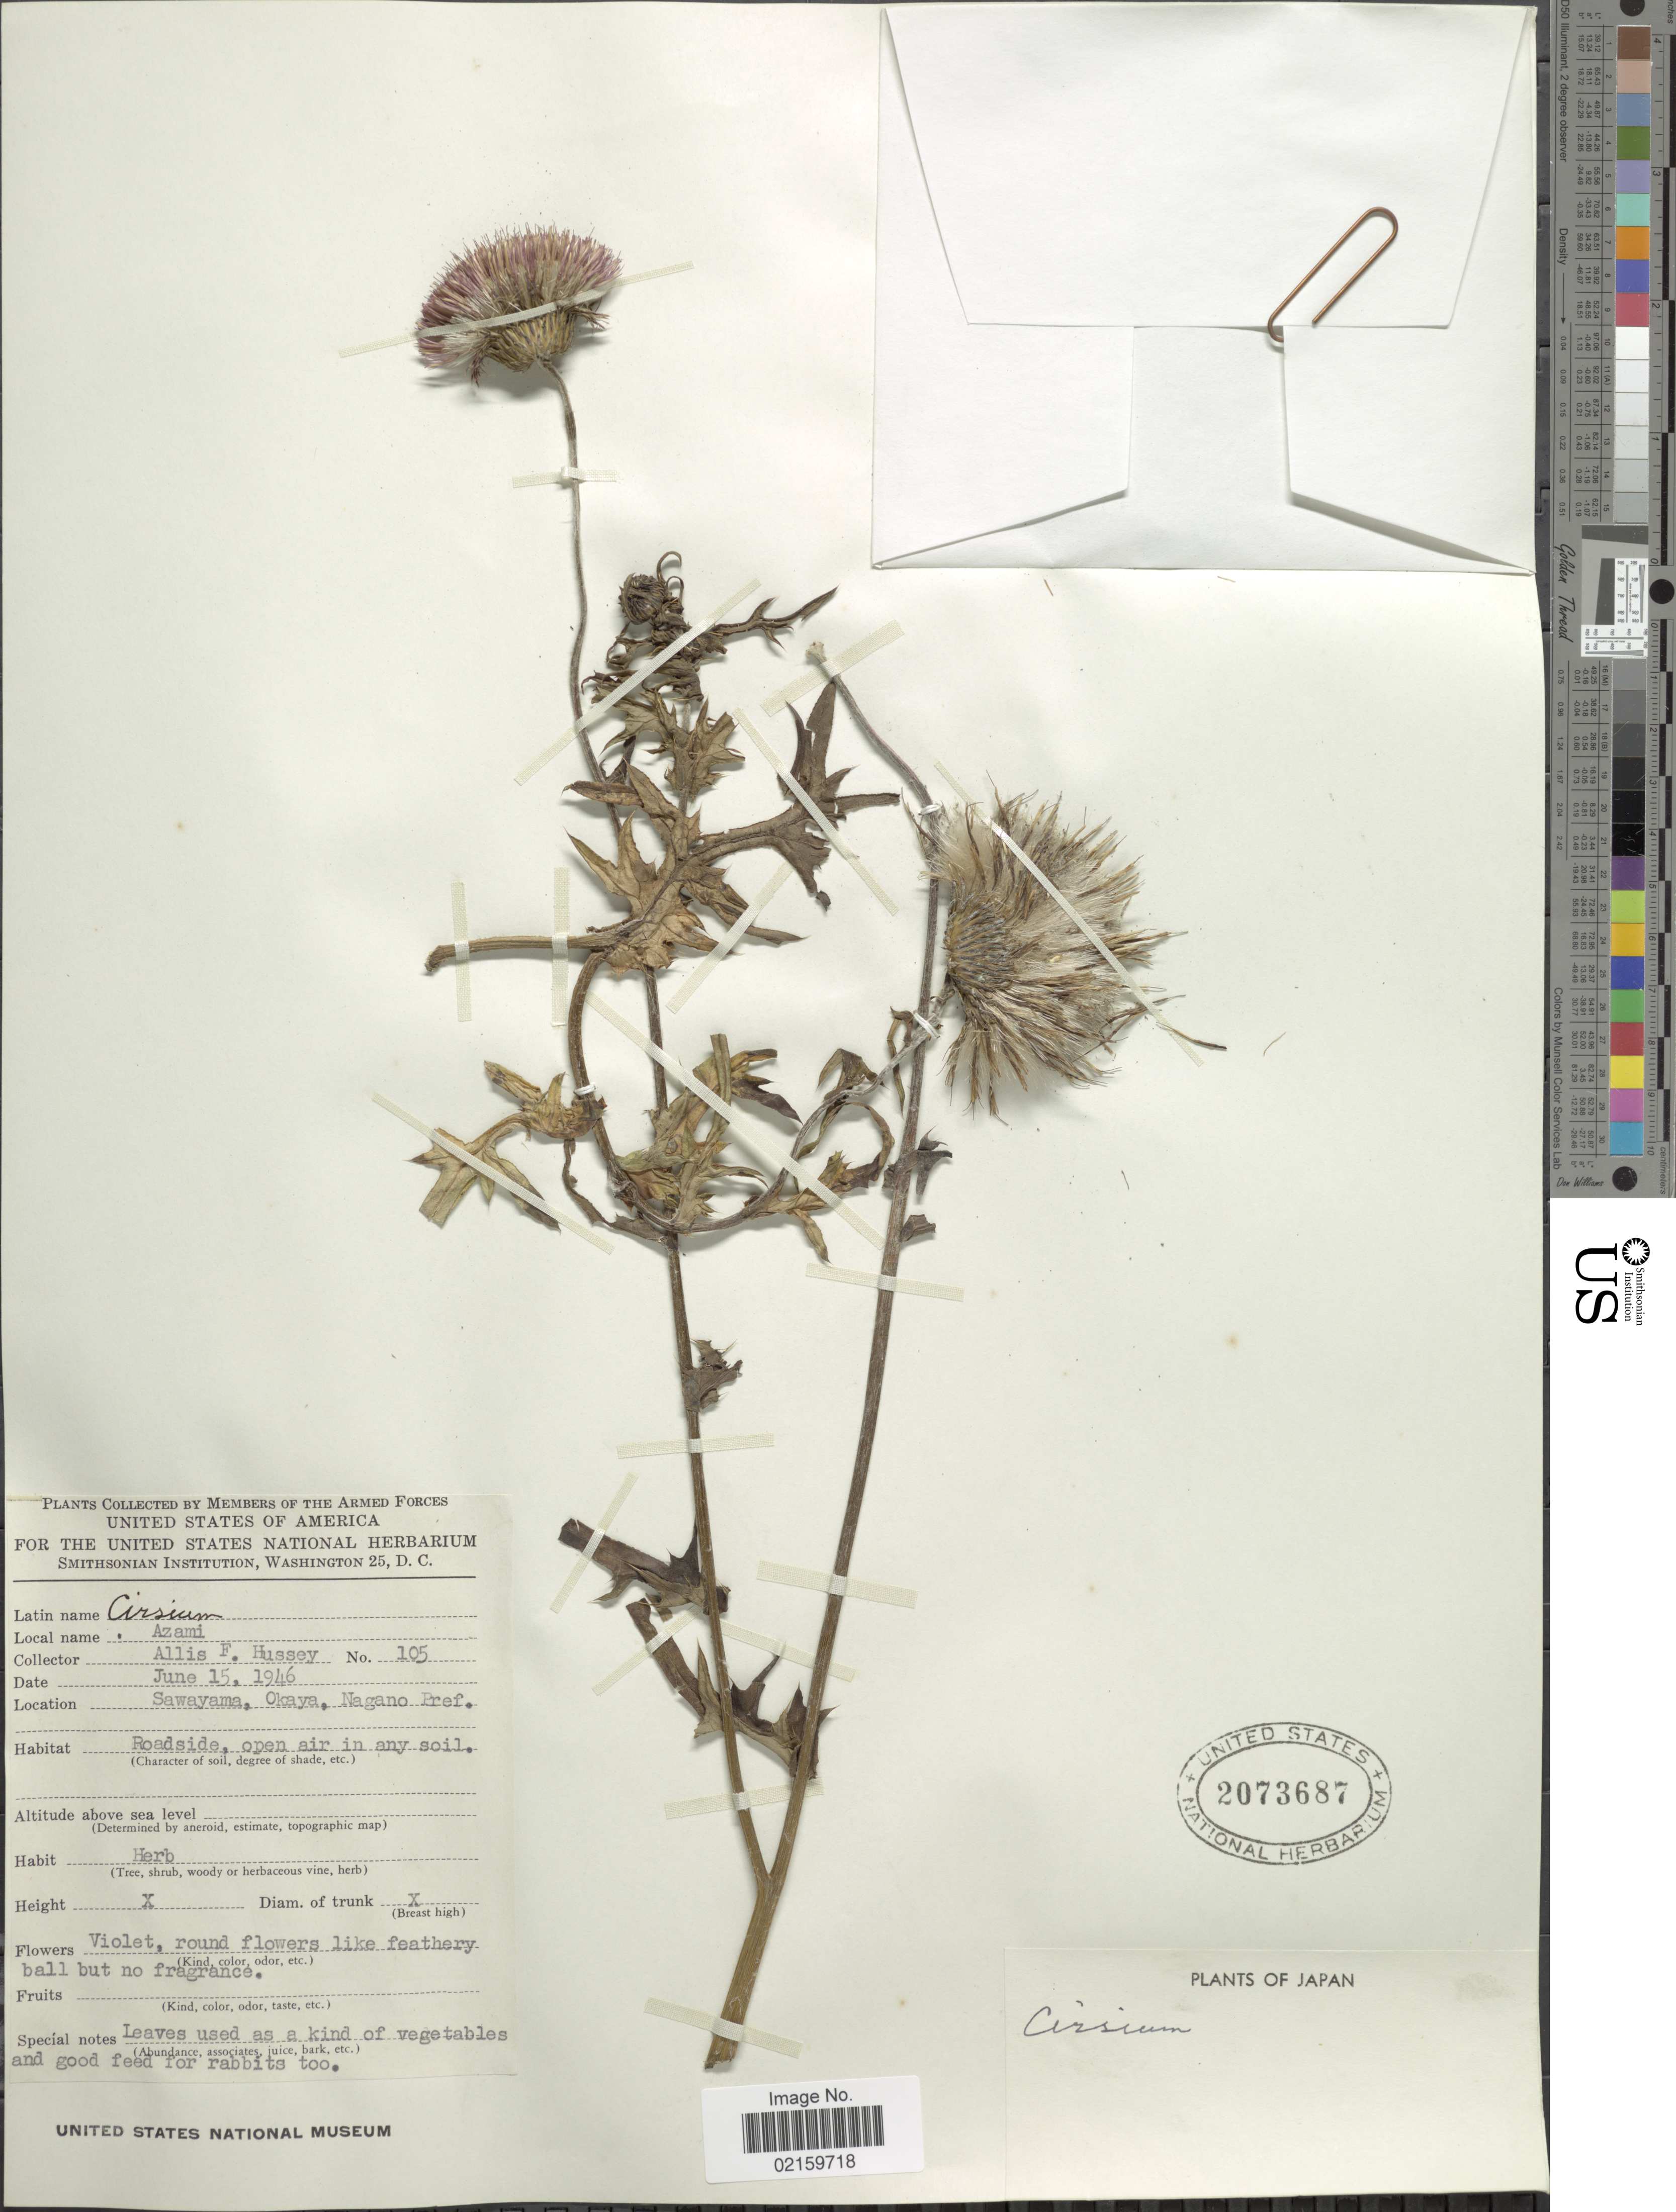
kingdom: Plantae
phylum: Tracheophyta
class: Magnoliopsida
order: Asterales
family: Asteraceae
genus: Cirsium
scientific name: Cirsium sp.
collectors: A. Hussey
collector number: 105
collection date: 1946-06-15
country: Japan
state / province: Nagano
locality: Sawayama, Okaya, Nagano Pref.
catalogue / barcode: US 2073687